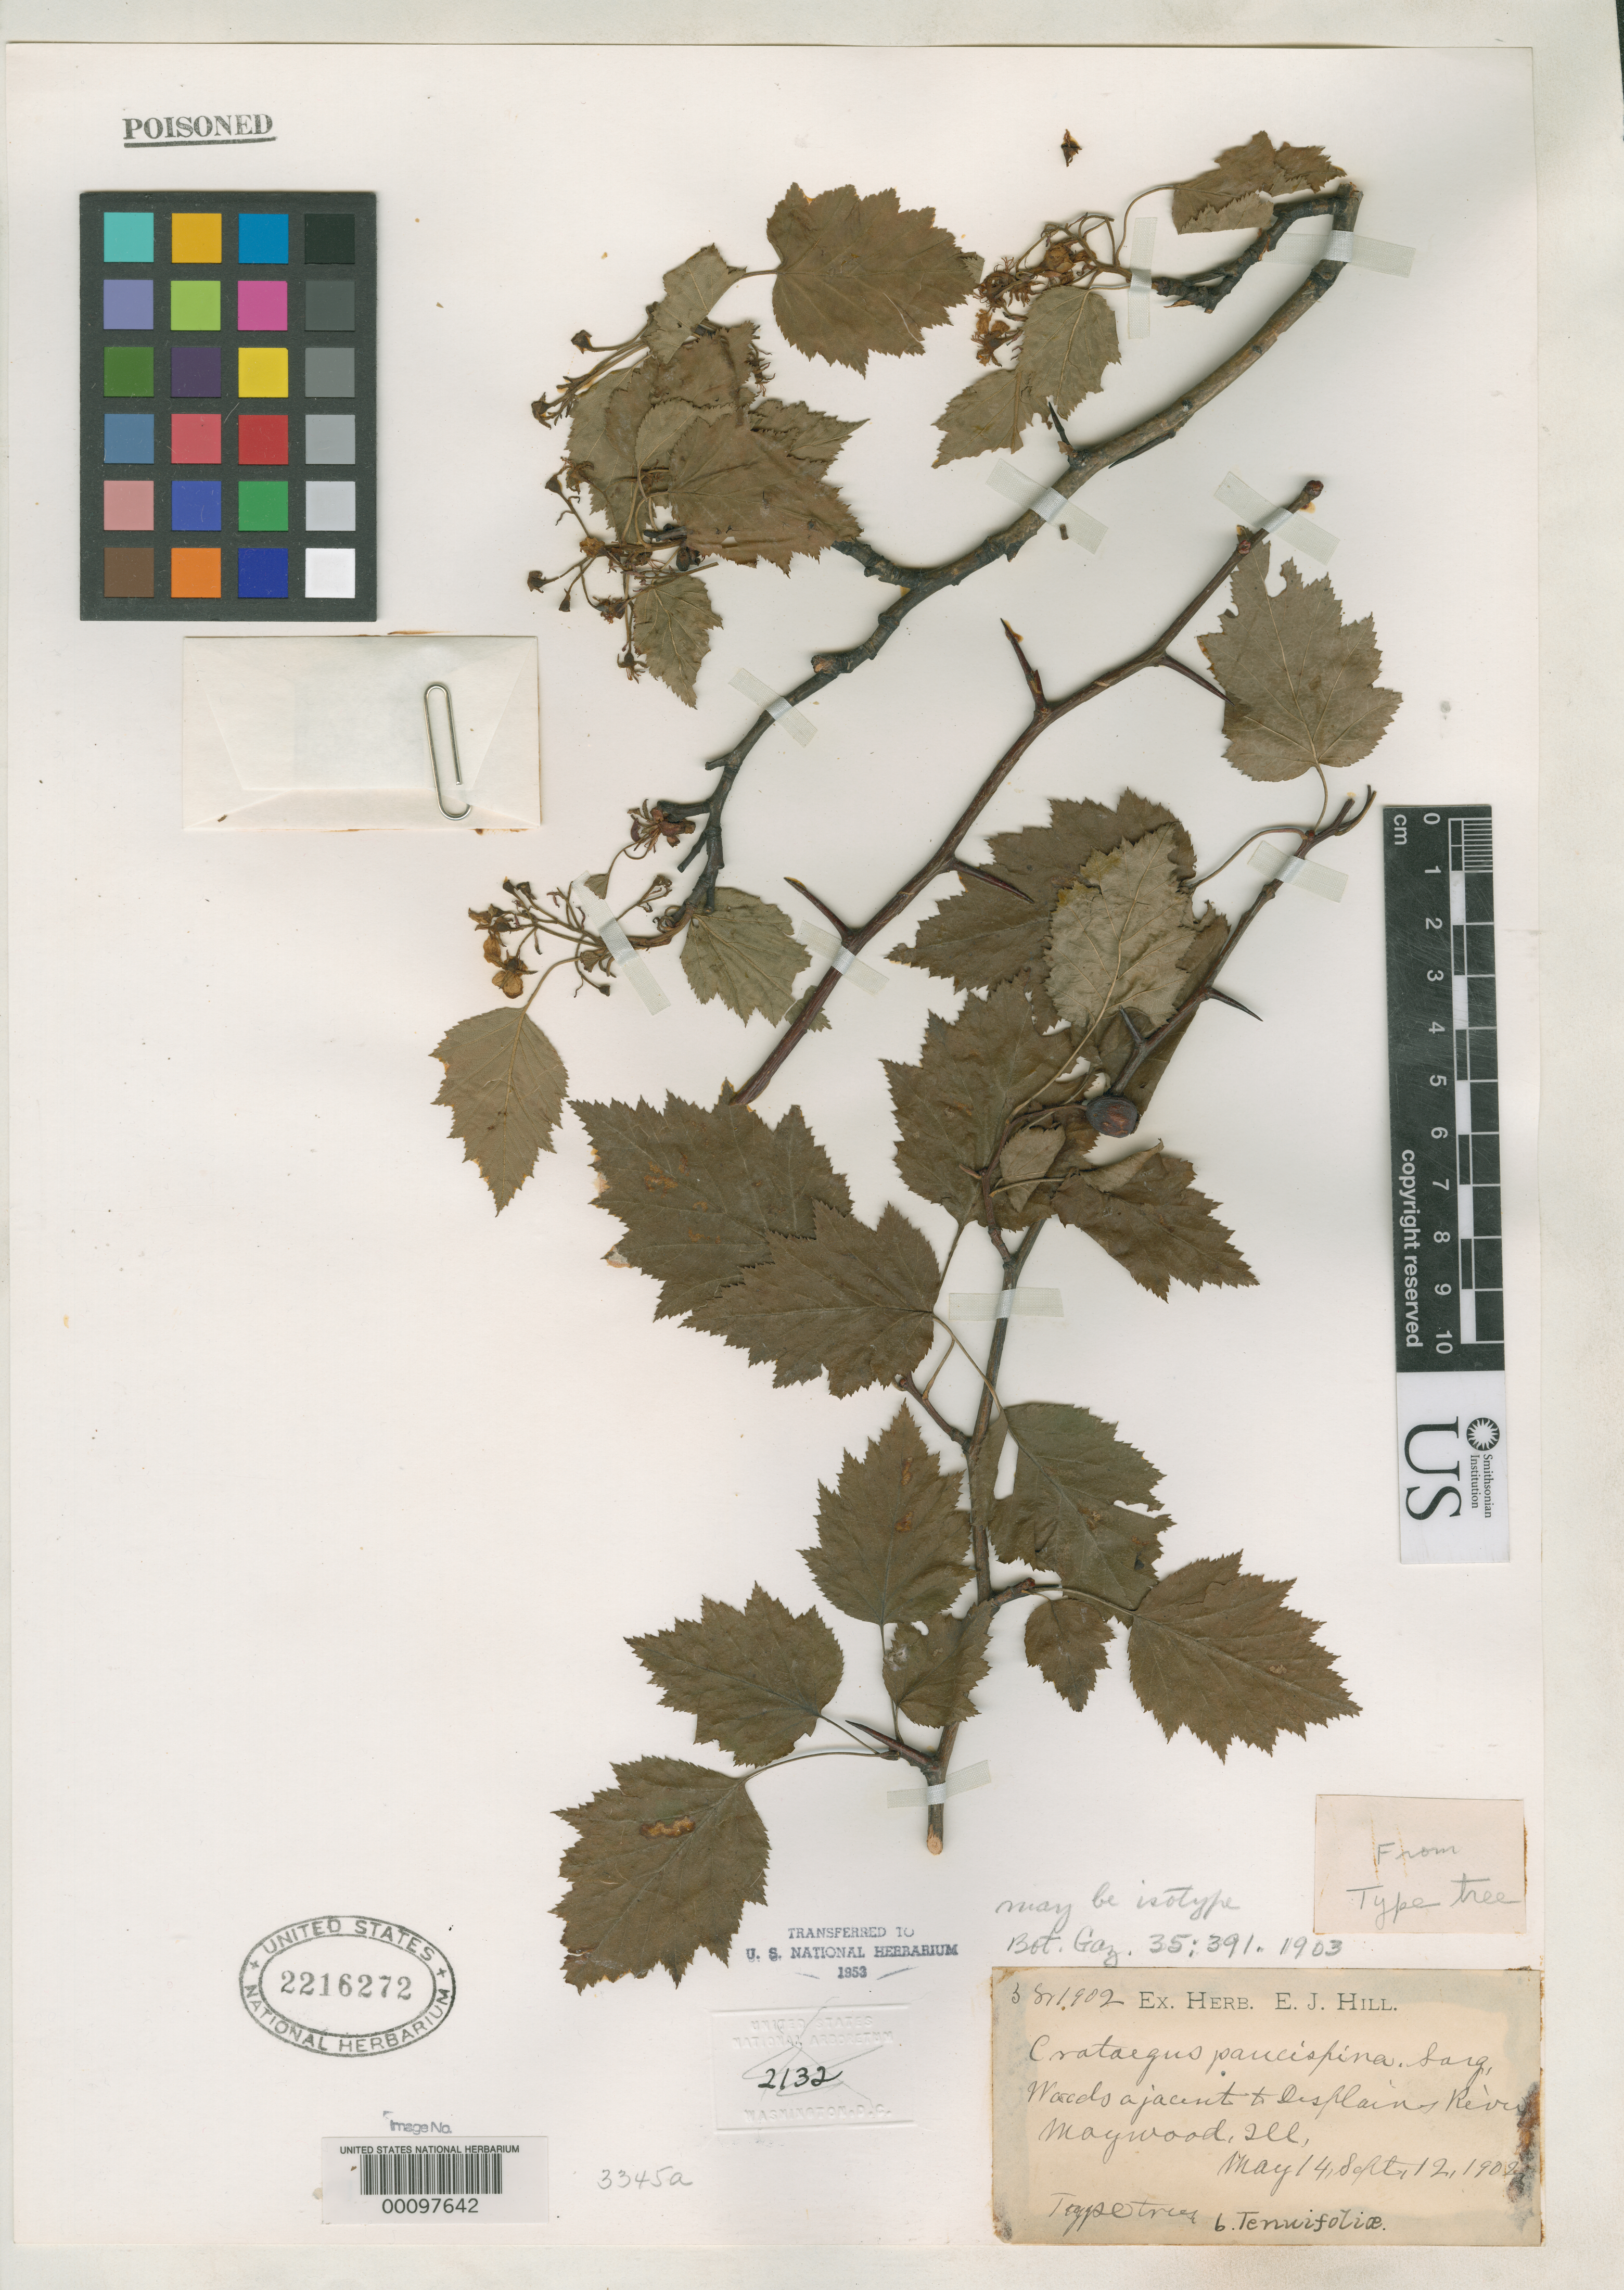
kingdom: Plantae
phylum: Tracheophyta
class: Magnoliopsida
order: Rosales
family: Rosaceae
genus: Crataegus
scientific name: Crataegus paucispina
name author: Sarg.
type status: Syntype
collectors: E. J. Hill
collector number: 38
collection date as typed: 14 May 1902 and 12 Sep 1902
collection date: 1902-05-14,1902-09-12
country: United States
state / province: Illinois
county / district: Cook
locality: Maywoood.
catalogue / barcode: US 2216272